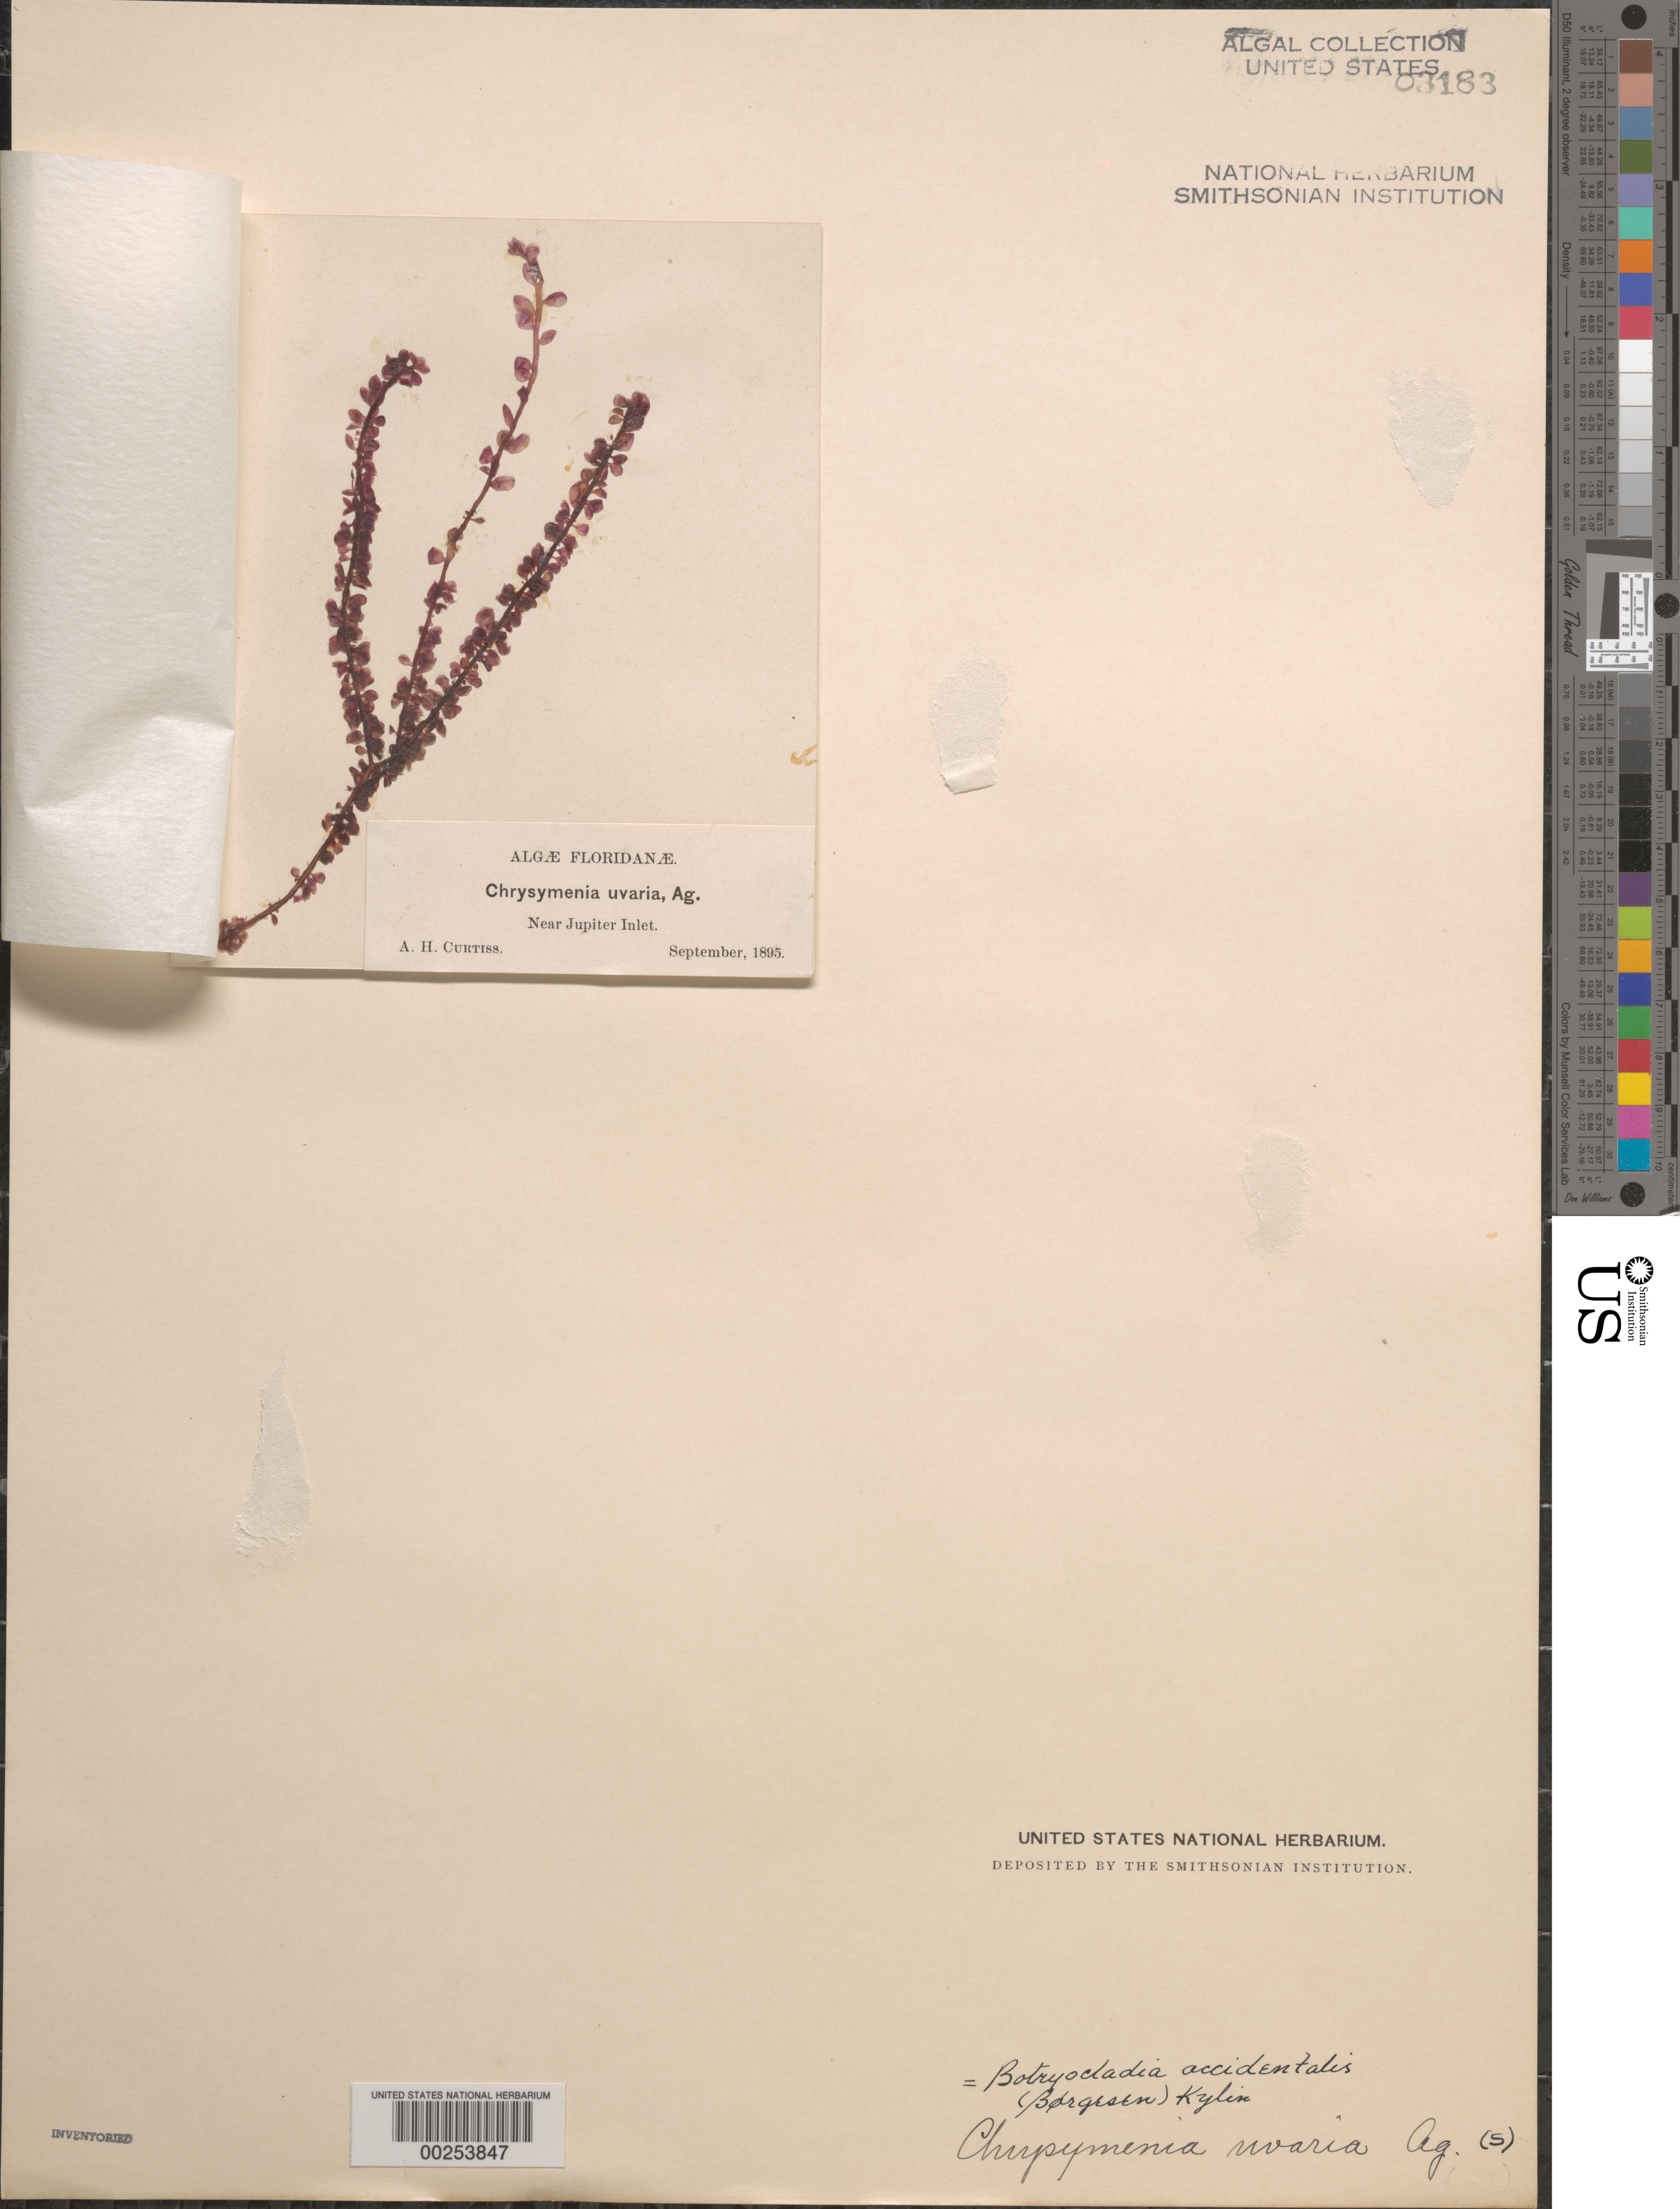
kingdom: Plantae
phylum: Rhodophyta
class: Florideophyceae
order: Rhodymeniales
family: Rhodymeniaceae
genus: Botryocladia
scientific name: Botryocladia occidentalis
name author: (Børgesen) Kylin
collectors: A. H. Curtiss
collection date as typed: Sep 1895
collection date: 1895-09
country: United States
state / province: Florida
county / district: Palm Beach County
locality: Near Jupiter Inlet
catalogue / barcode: US 3183